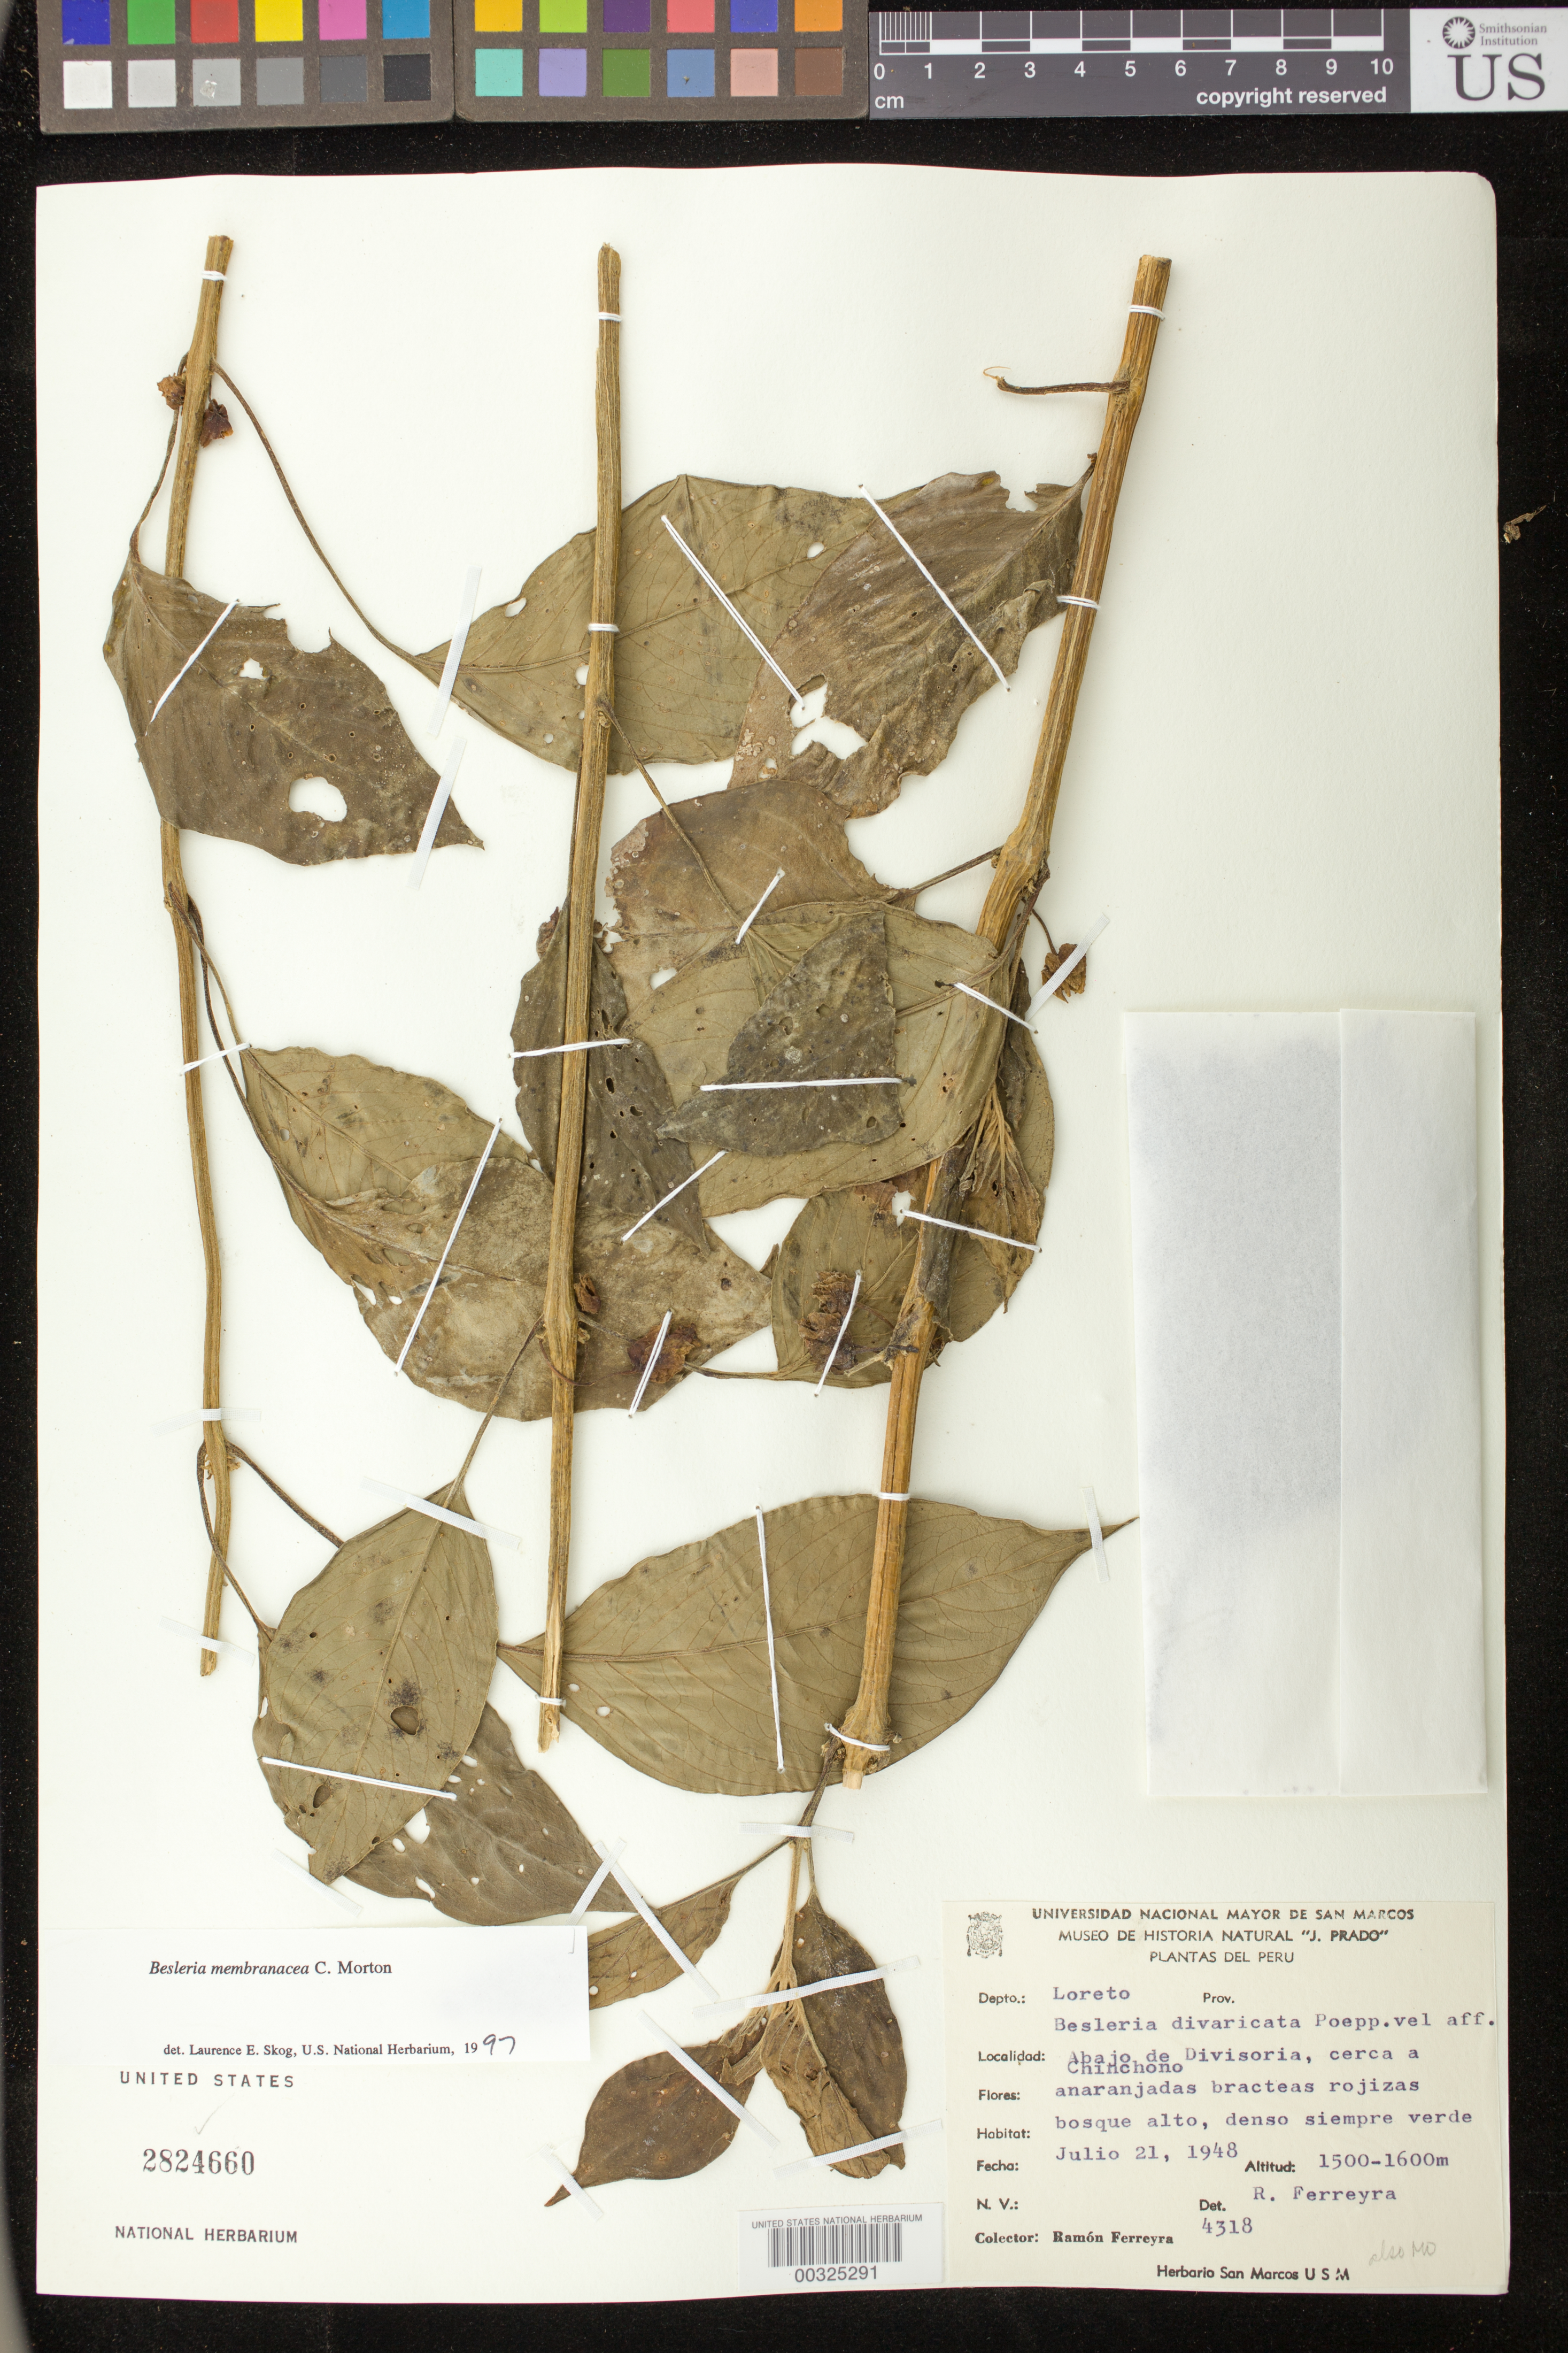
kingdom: Plantae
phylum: Tracheophyta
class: Magnoliopsida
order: Lamiales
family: Gesneriaceae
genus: Besleria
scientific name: Besleria membranacea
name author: C.V. Morton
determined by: Skog, Laurence E.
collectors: R. A. Ferreyra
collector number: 4318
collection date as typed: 21 Jul 1948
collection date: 1948-07-21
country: Peru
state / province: Loreto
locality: Abajo de Divisoria, cerca a Chinchono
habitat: Bosque alto, denso siempre verde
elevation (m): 1500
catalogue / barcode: US 2824660